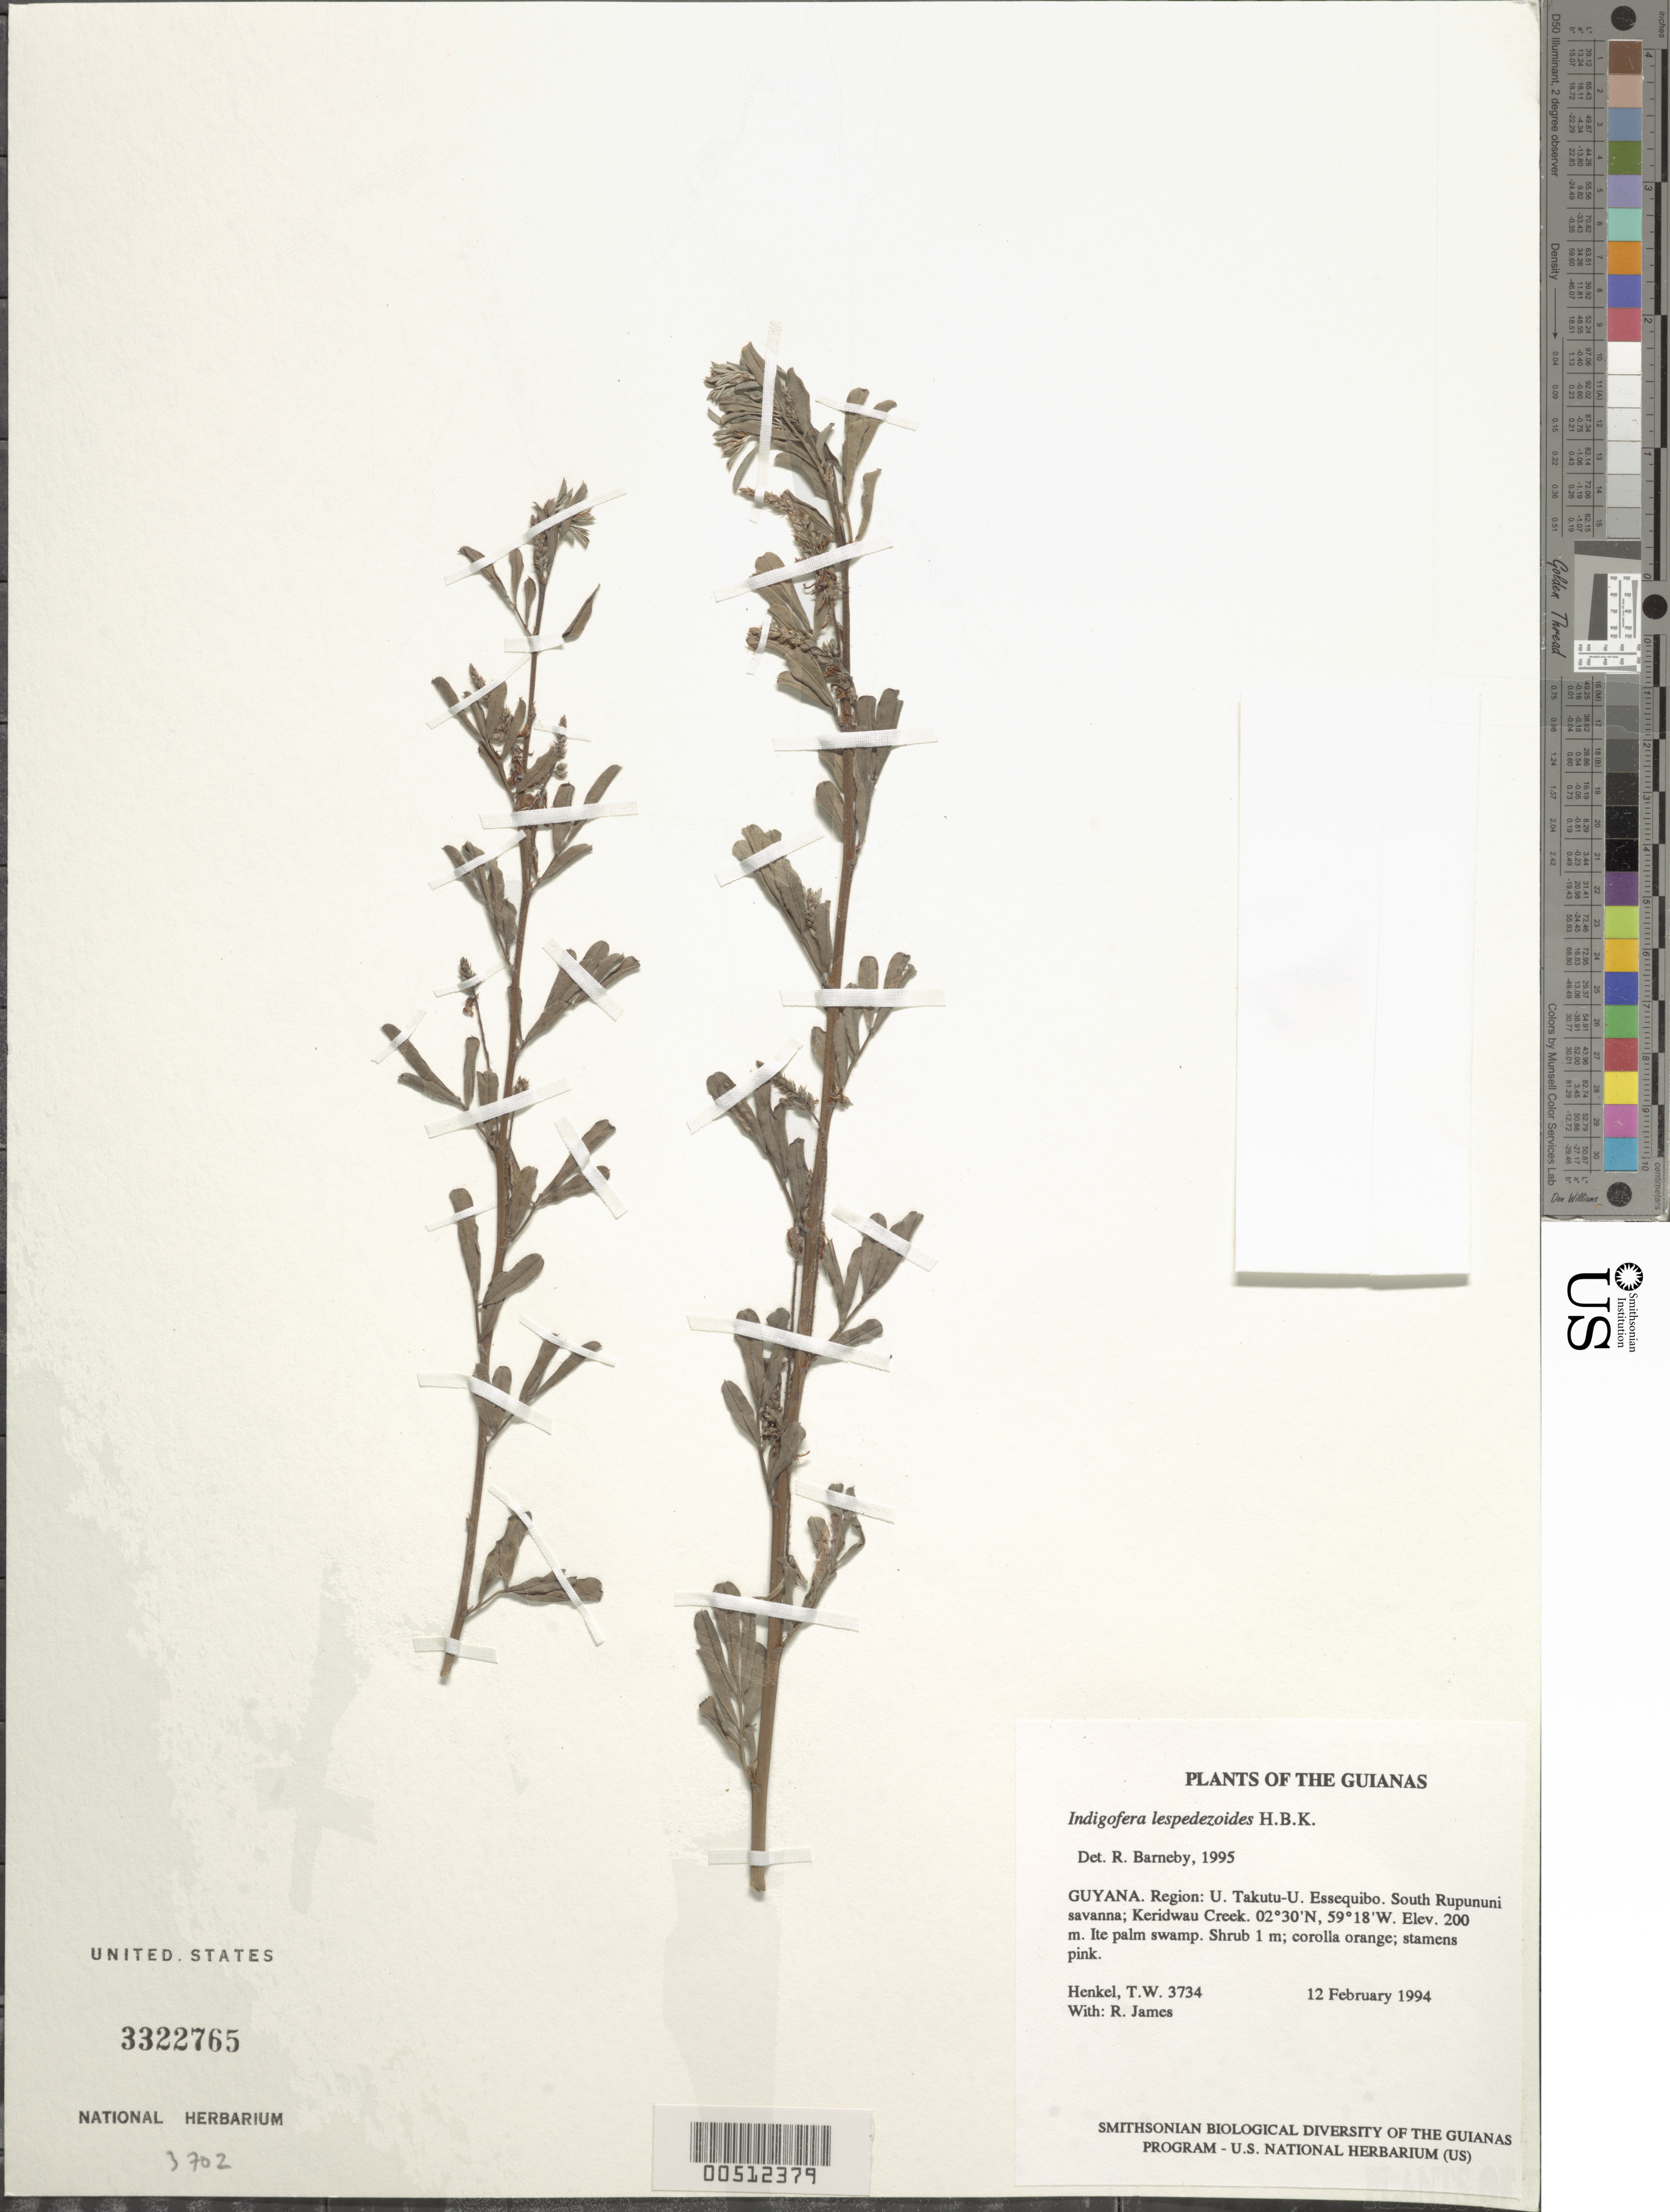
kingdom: Plantae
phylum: Tracheophyta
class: Magnoliopsida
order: Fabales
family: Fabaceae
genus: Indigofera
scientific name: Indigofera lespedezioides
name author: Kunth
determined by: Barneby, Rupert C., (NY)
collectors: T. Henkel & R. James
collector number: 3734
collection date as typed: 12 February 1994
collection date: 1994-02-12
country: Guyana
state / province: U. Takutu-U. Essequibo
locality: South Rupununi savanna; Keridwau Creek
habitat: Ite palm swamp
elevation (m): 200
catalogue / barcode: US 3322765